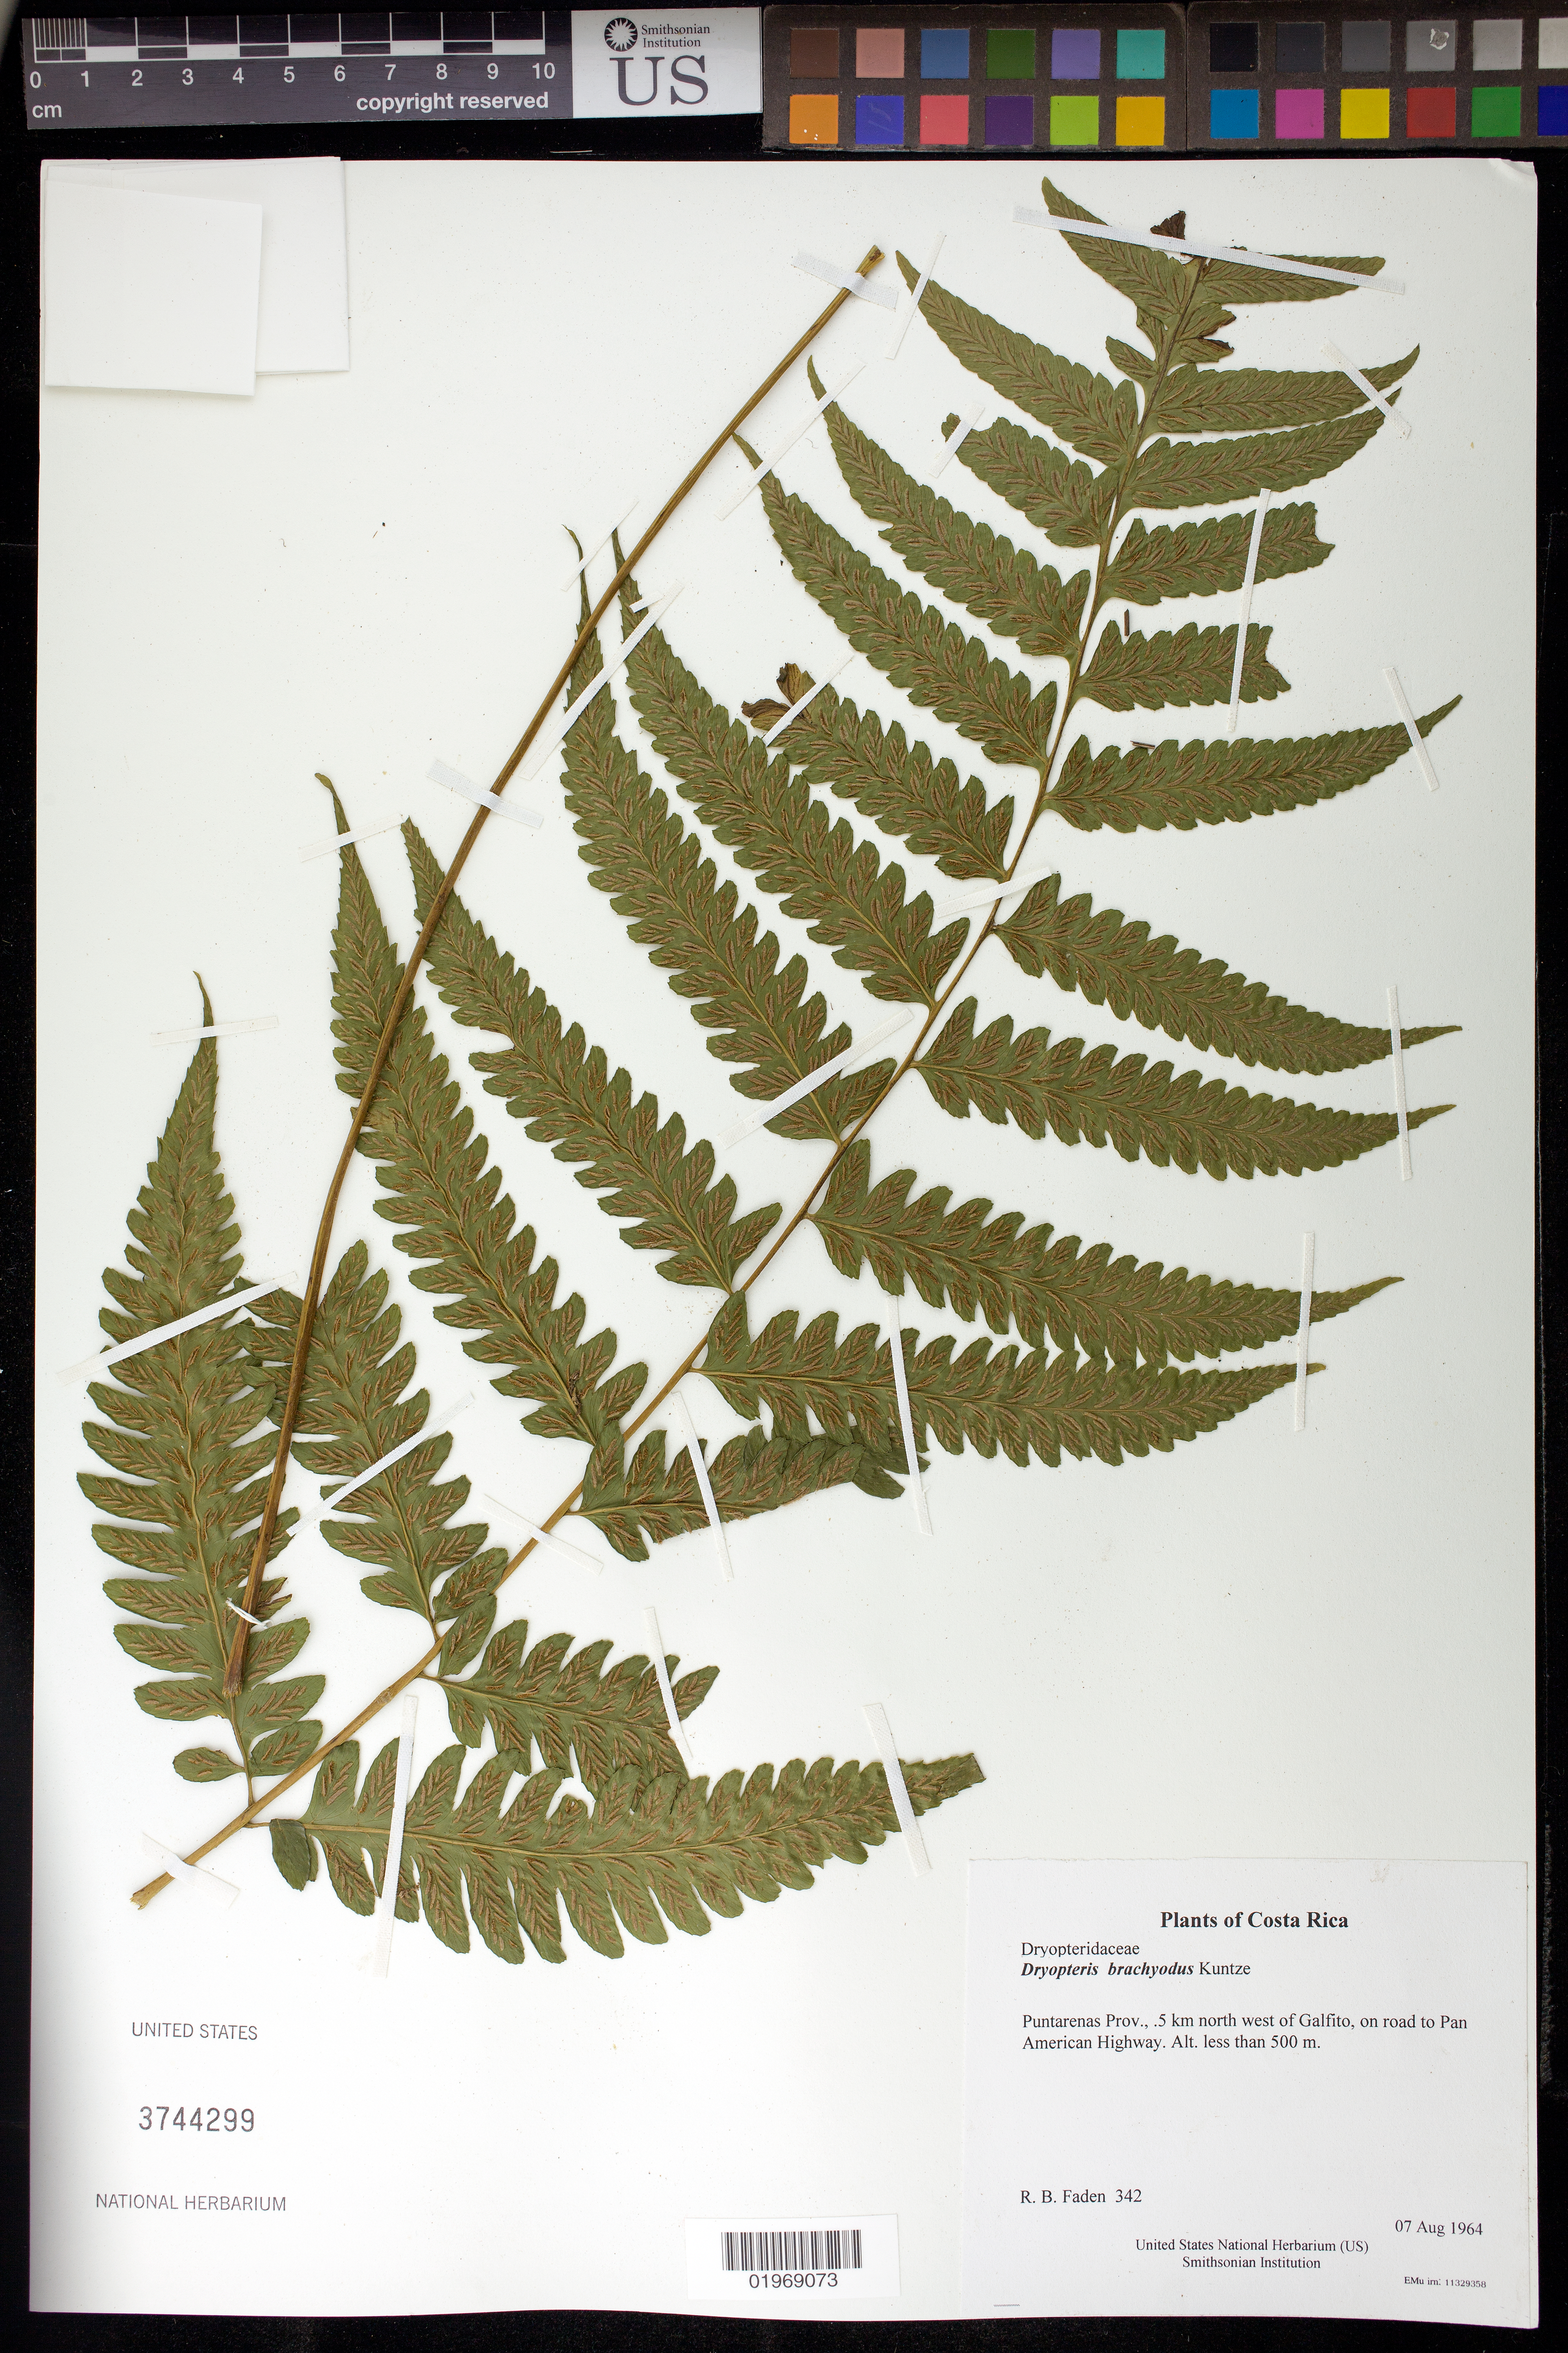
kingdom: Plantae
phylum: Tracheophyta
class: Polypodiopsida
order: Polypodiales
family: Athyriaceae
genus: Diplazium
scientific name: Diplazium sp.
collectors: R. B. Faden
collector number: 342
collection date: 1964-08-07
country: Costa Rica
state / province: Puntarenas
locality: .5 km north west of Galfito, on road to Pan American Highway.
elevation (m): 500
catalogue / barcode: US 3744299